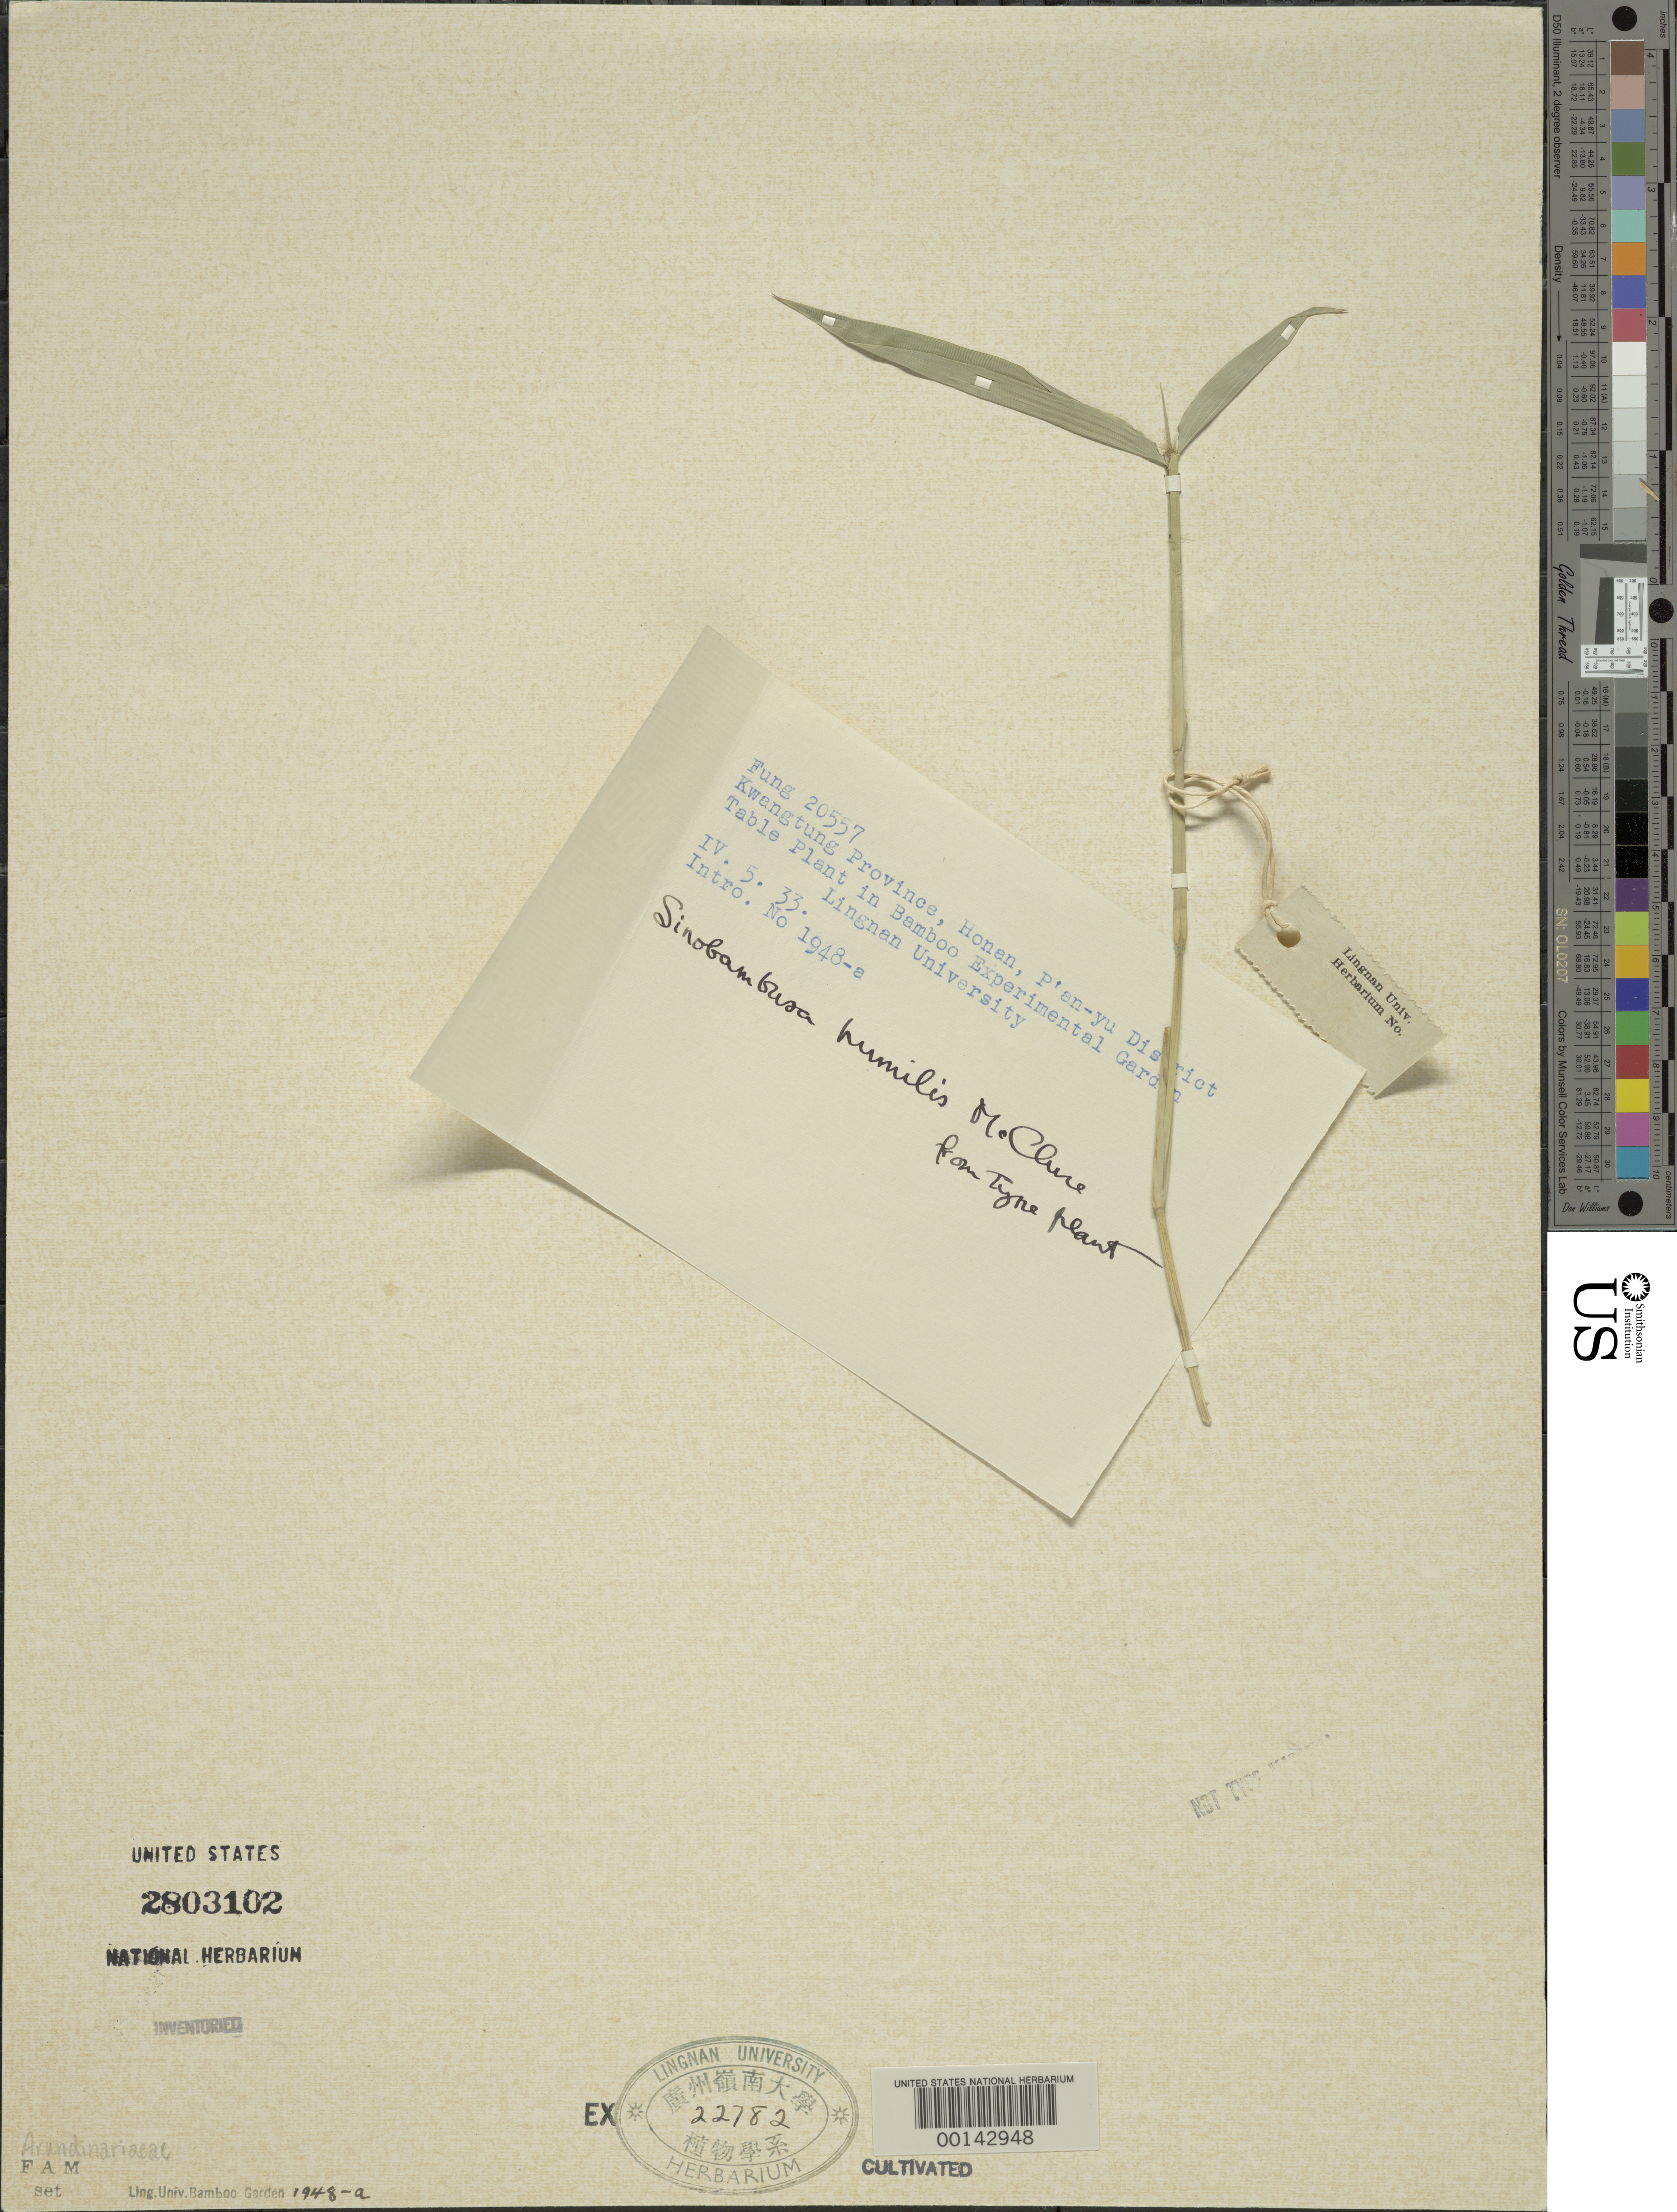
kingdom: Plantae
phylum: Tracheophyta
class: Liliopsida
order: Poales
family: Poaceae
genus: Sinobambusa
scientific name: Sinobambusa humilis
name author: McClure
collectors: H. L. Fung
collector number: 20557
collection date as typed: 05 Apr 1933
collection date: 1933-04-05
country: China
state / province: Guangdong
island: Honan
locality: Honan, p'an-yu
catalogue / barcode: US 2803102